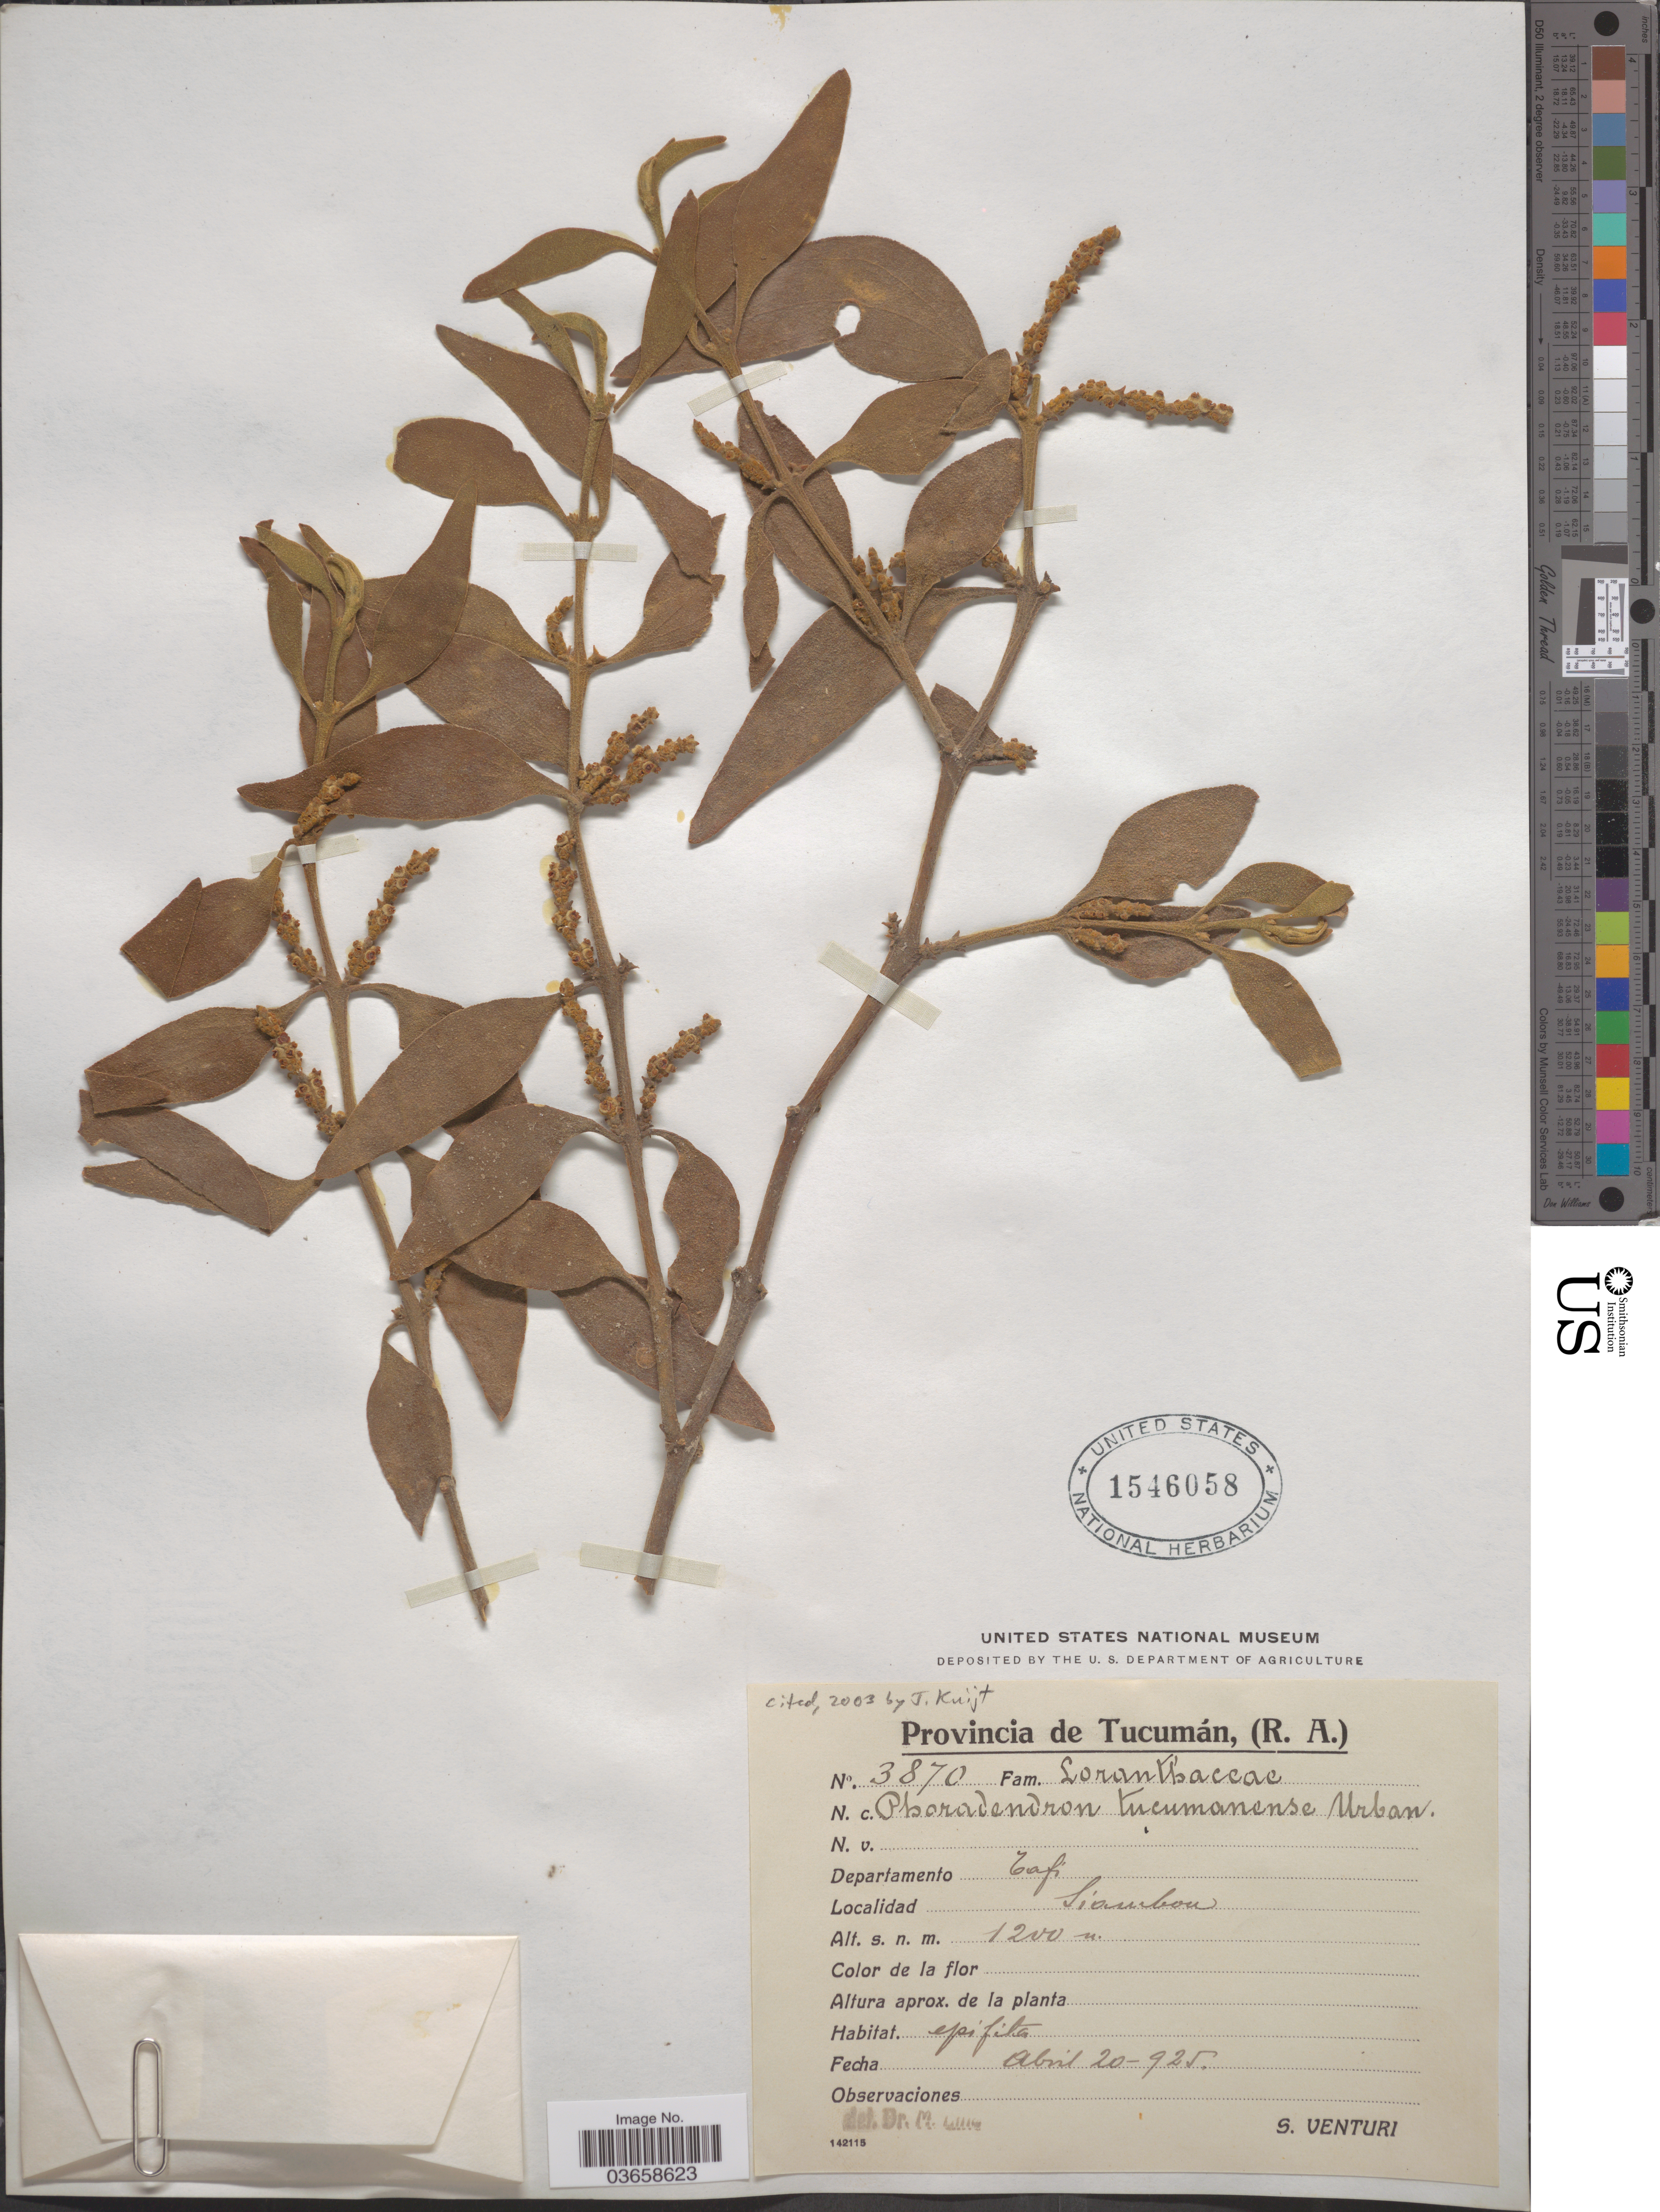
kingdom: Plantae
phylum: Tracheophyta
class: Magnoliopsida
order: Santalales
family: Viscaceae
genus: Phoradendron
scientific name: Phoradendron tucumanense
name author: Urb.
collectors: S. Venturi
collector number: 3870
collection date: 1925-04-20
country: Argentina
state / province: Tucuman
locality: Departamento Tafi. Siamban.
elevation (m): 1200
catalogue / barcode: US 1546058